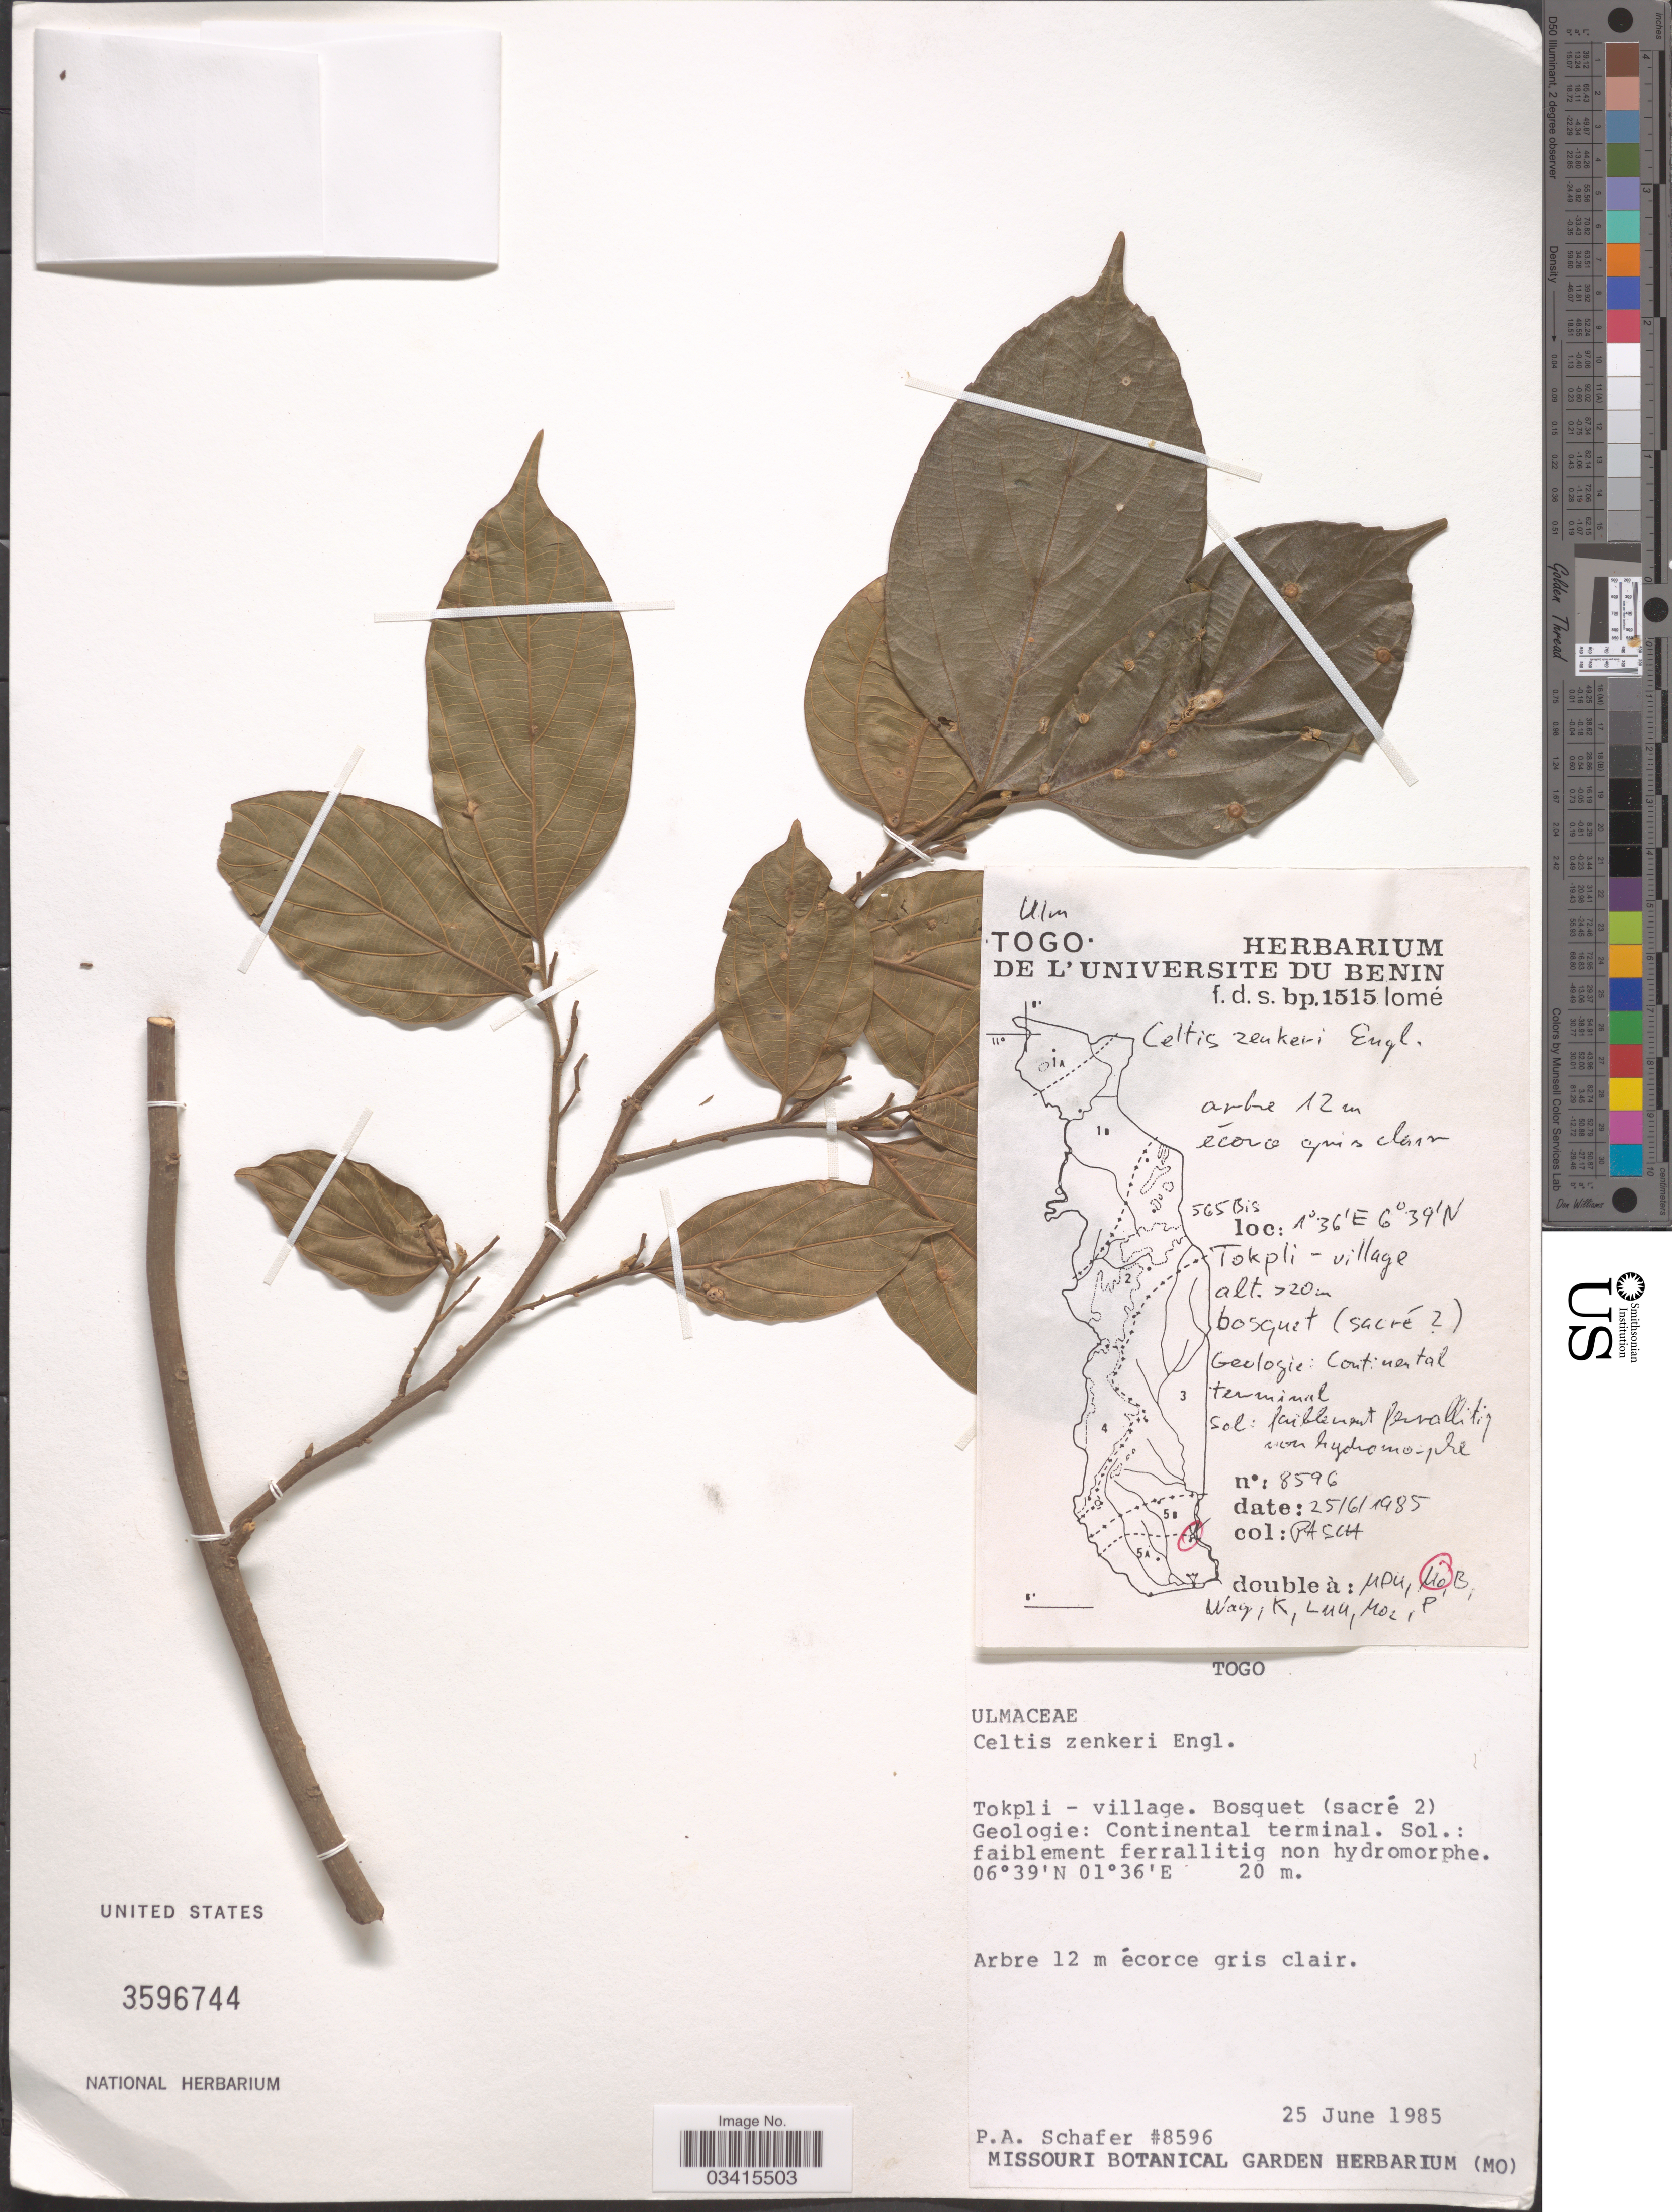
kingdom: Plantae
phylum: Tracheophyta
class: Magnoliopsida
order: Rosales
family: Cannabaceae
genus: Celtis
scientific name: Celtis zenkeri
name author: Engl.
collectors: P. Schafer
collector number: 8596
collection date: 1985-06-25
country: Togo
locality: Tokpli - village. Bosquet (sacré 2). Geologie: Continental terminal.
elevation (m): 20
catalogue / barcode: US 3596744